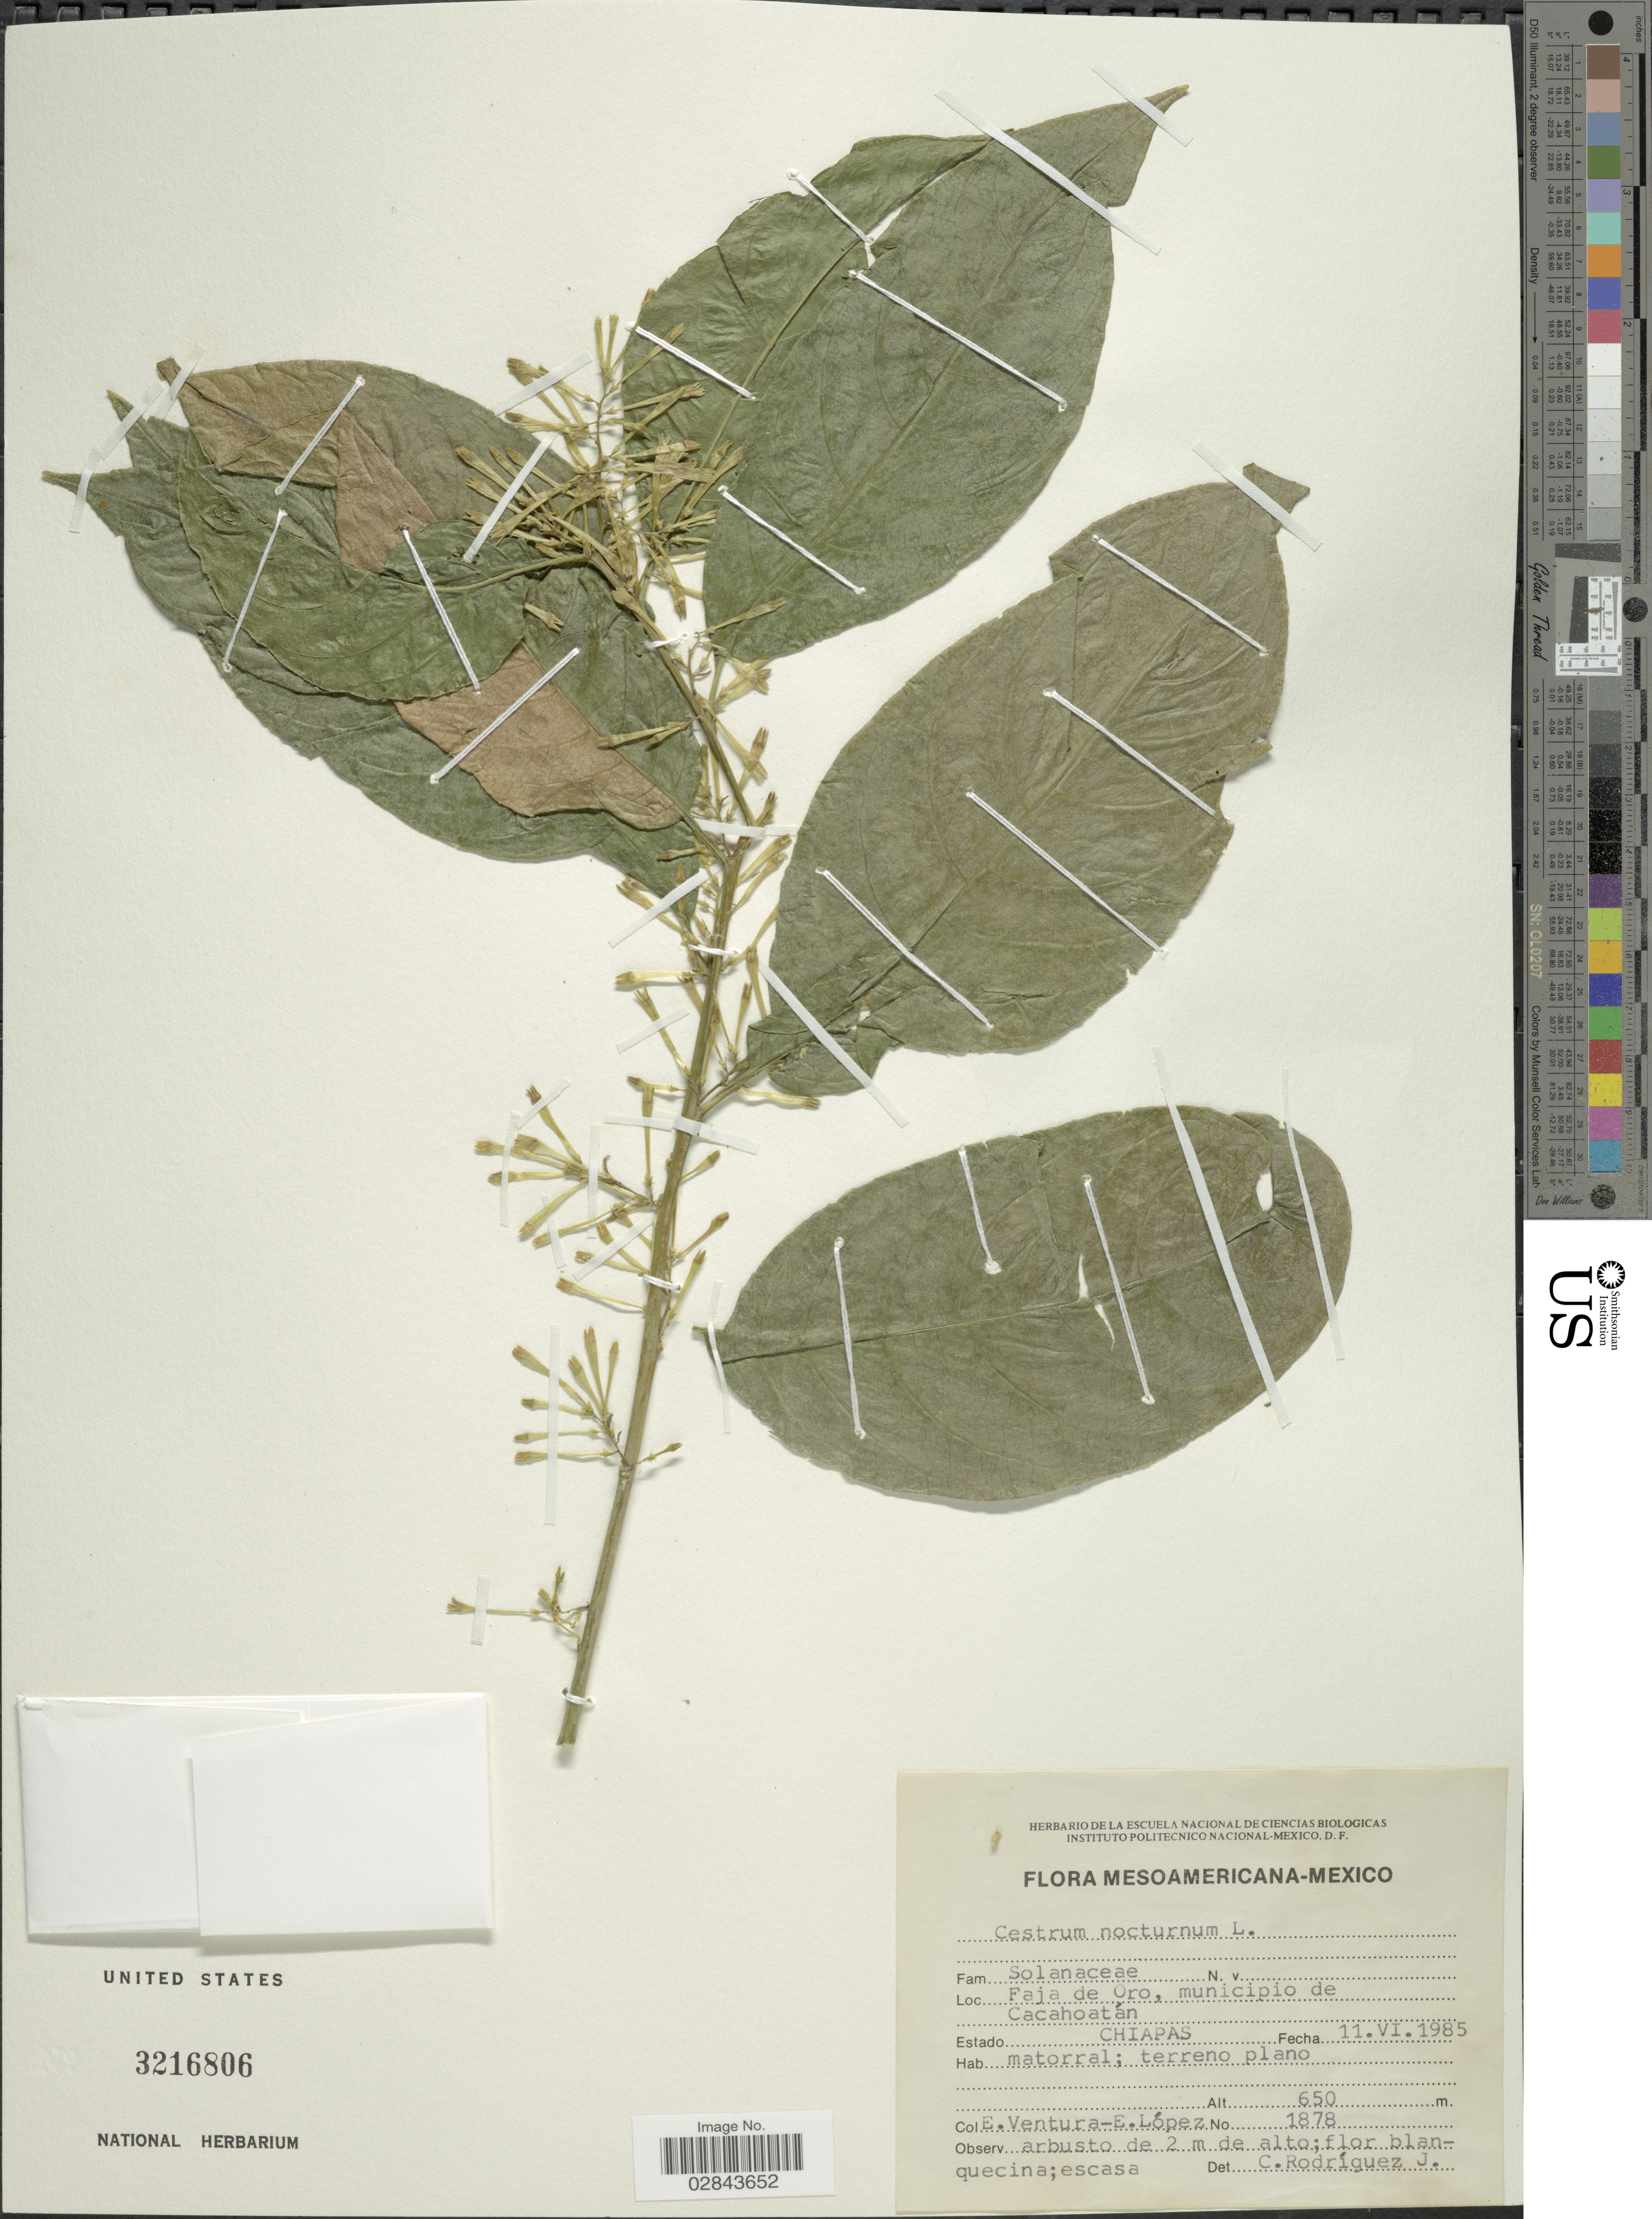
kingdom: Plantae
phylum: Tracheophyta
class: Magnoliopsida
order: Solanales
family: Solanaceae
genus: Cestrum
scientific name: Cestrum nocturnum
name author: L.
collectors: E. Ventura & E. López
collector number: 1878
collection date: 1985-06-11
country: Mexico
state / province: Chiapas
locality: Faja de Oro, municipio de Cacahoatán.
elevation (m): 650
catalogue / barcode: US 3216806